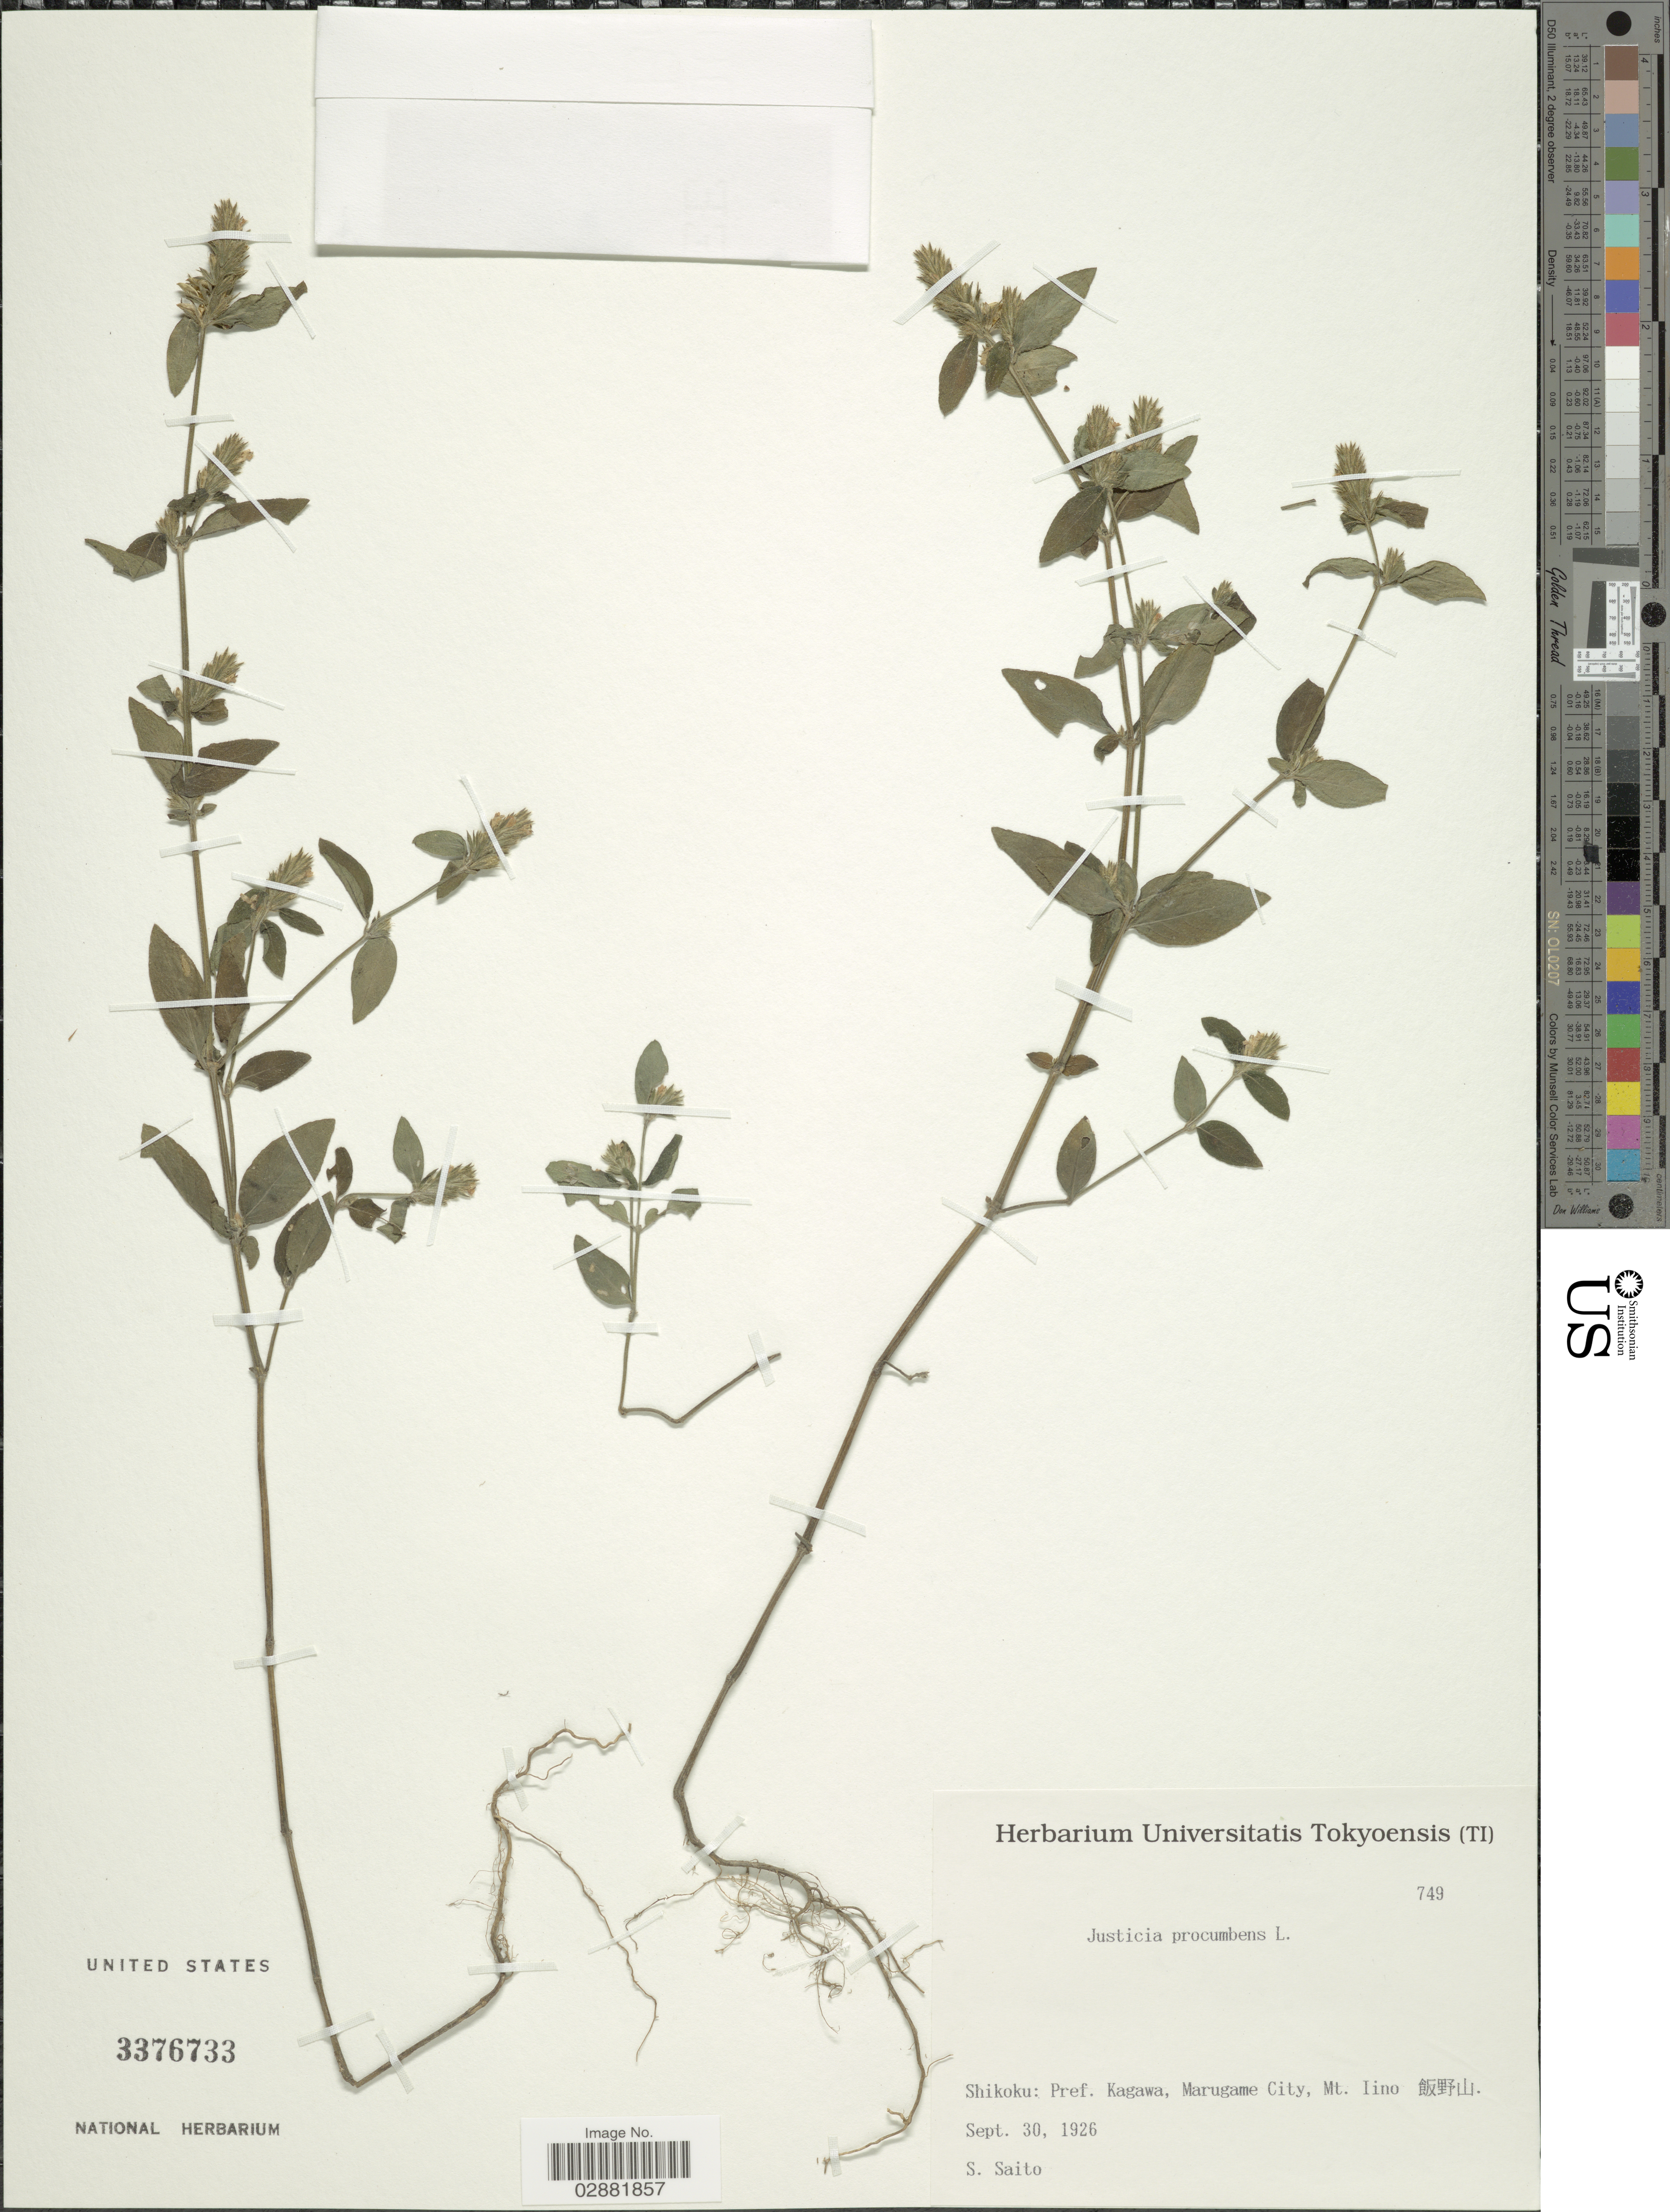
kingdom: Plantae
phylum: Tracheophyta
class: Magnoliopsida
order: Lamiales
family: Acanthaceae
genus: Justicia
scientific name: Justicia procumbens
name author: L.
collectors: S. Saito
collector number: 749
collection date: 1926-09-30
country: Japan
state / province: Kagawa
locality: Shikoku, Pref. Kagawa, Marugame City, Mt. Lino X.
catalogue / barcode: US 3376733